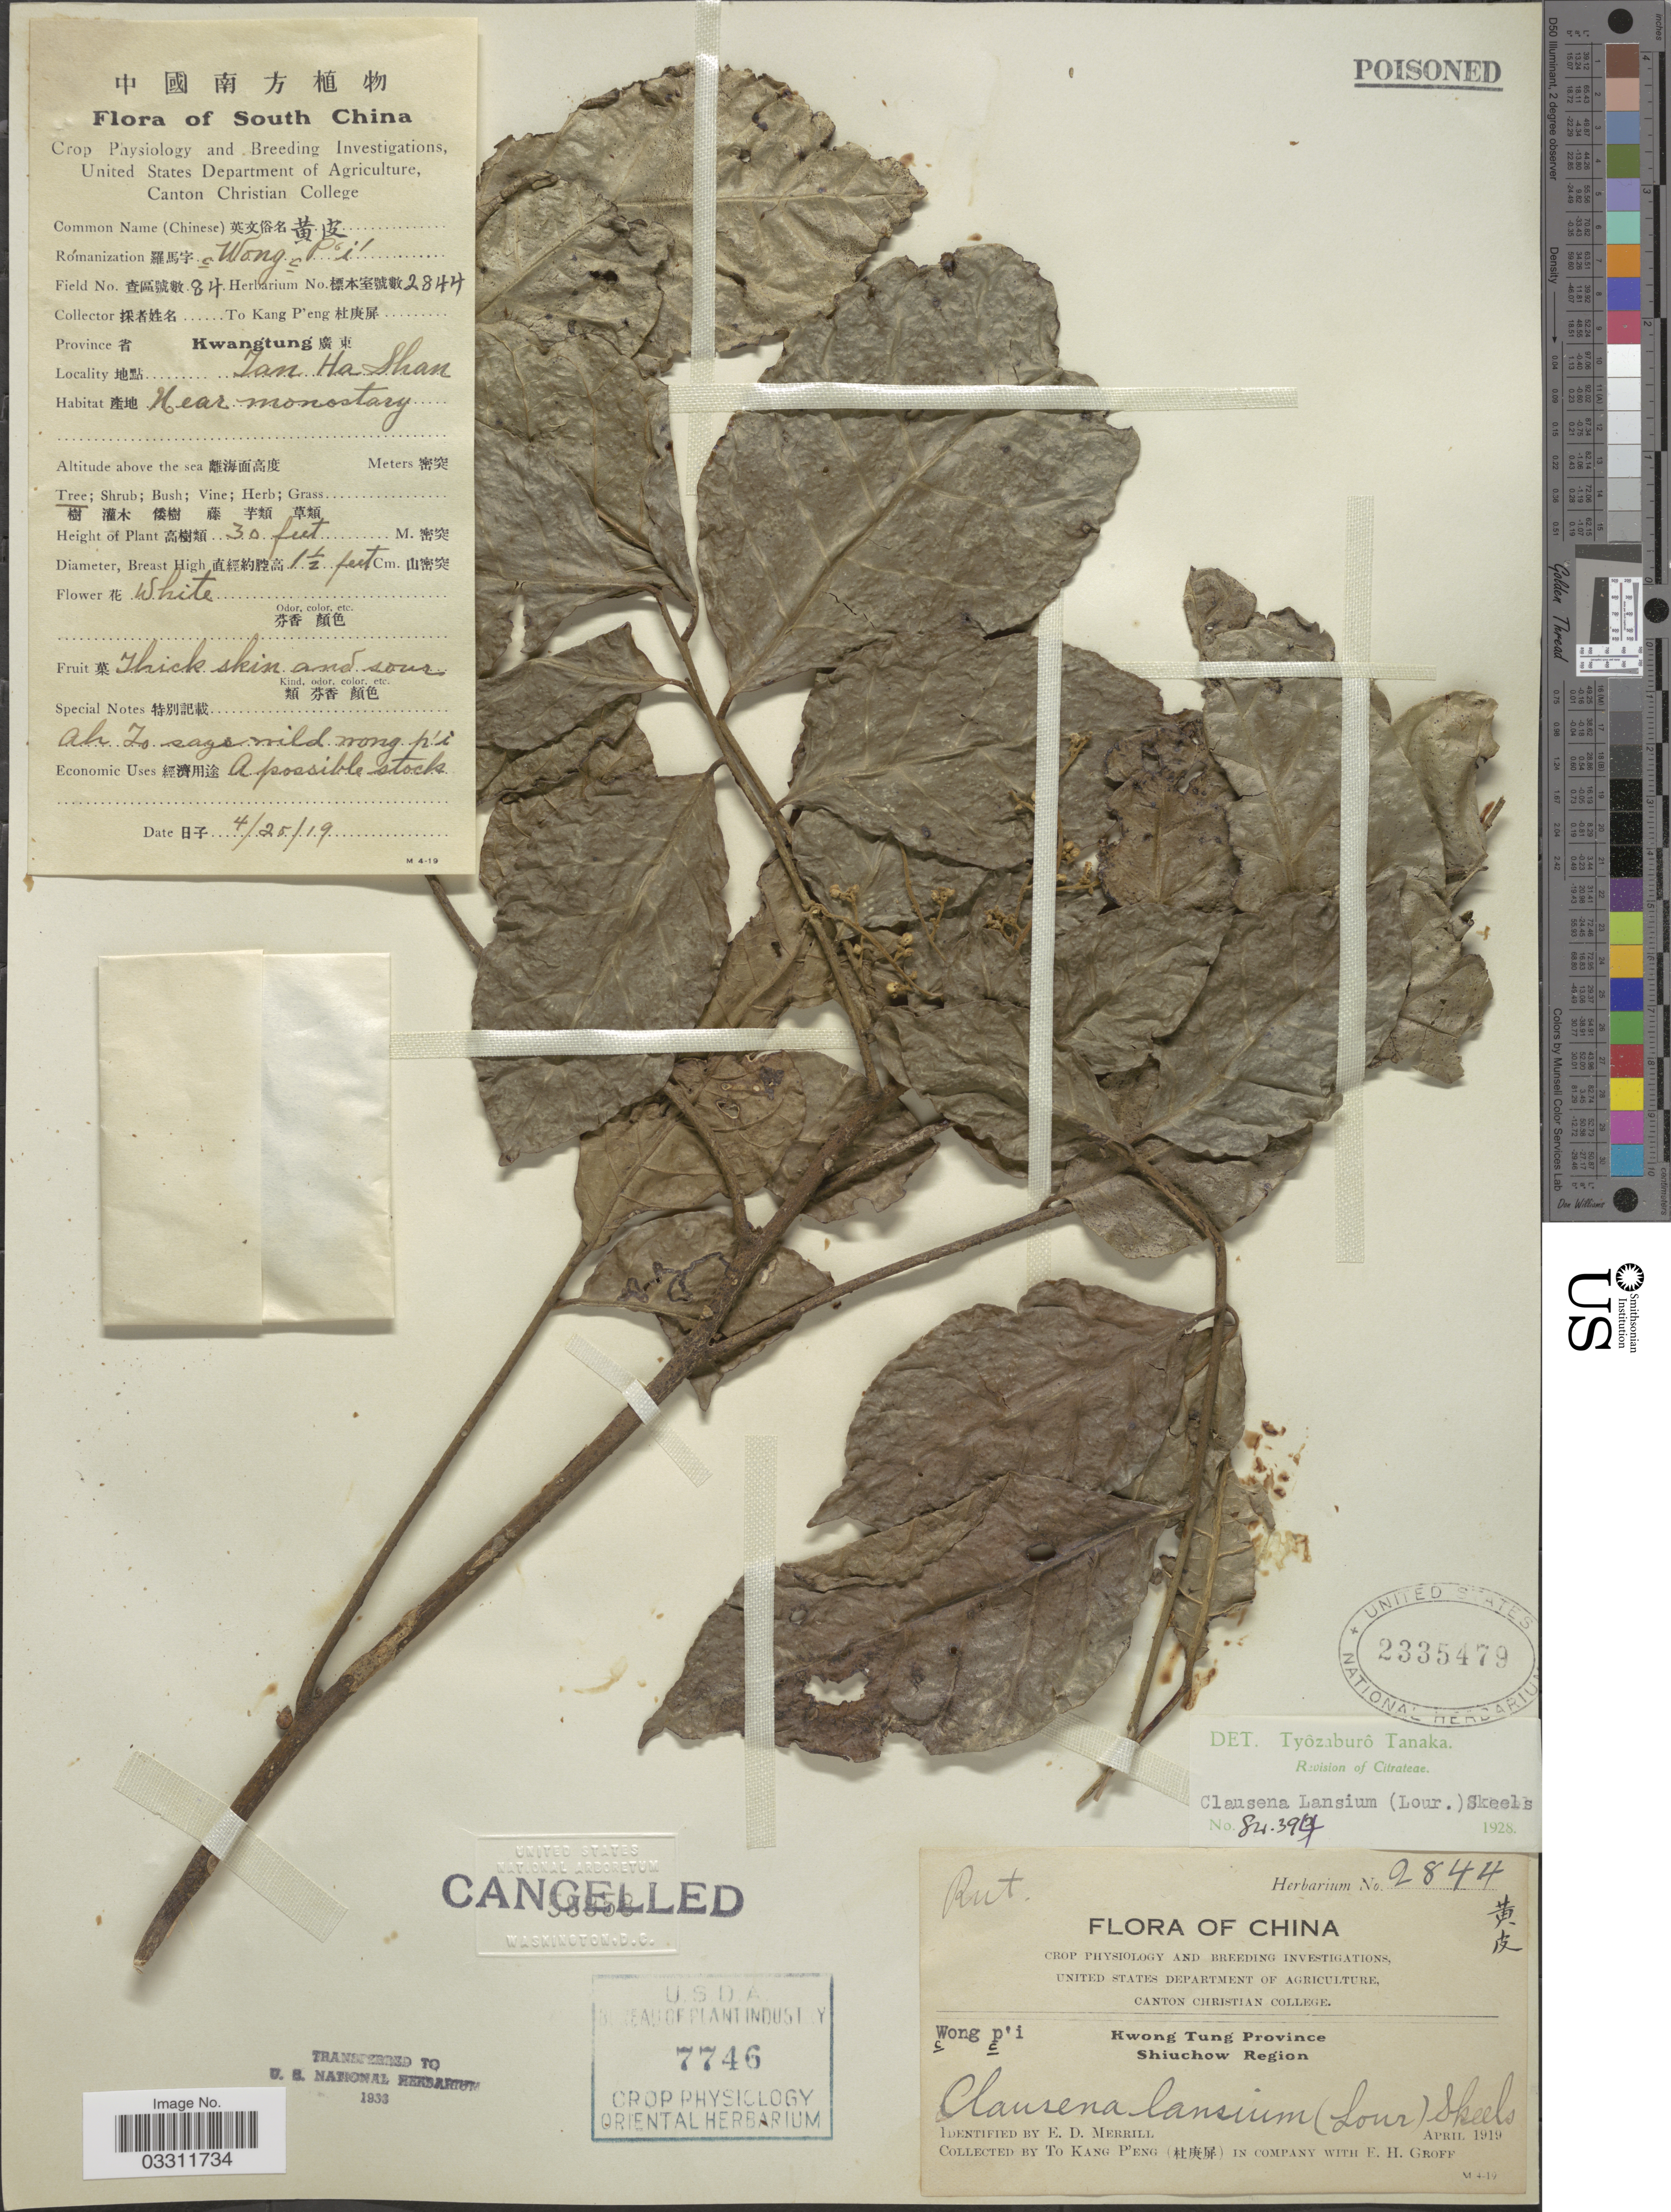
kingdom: Plantae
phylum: Tracheophyta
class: Magnoliopsida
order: Sapindales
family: Rutaceae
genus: Clausena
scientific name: Clausena lansium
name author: (Lour.) Skeels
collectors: T. K. Peng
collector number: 2844/84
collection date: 1919-04-25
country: China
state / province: Guangdong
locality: South China. Province Kwangtung. Tan [interpreted] Ha Shan. Shiuchow Region.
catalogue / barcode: US 2335479